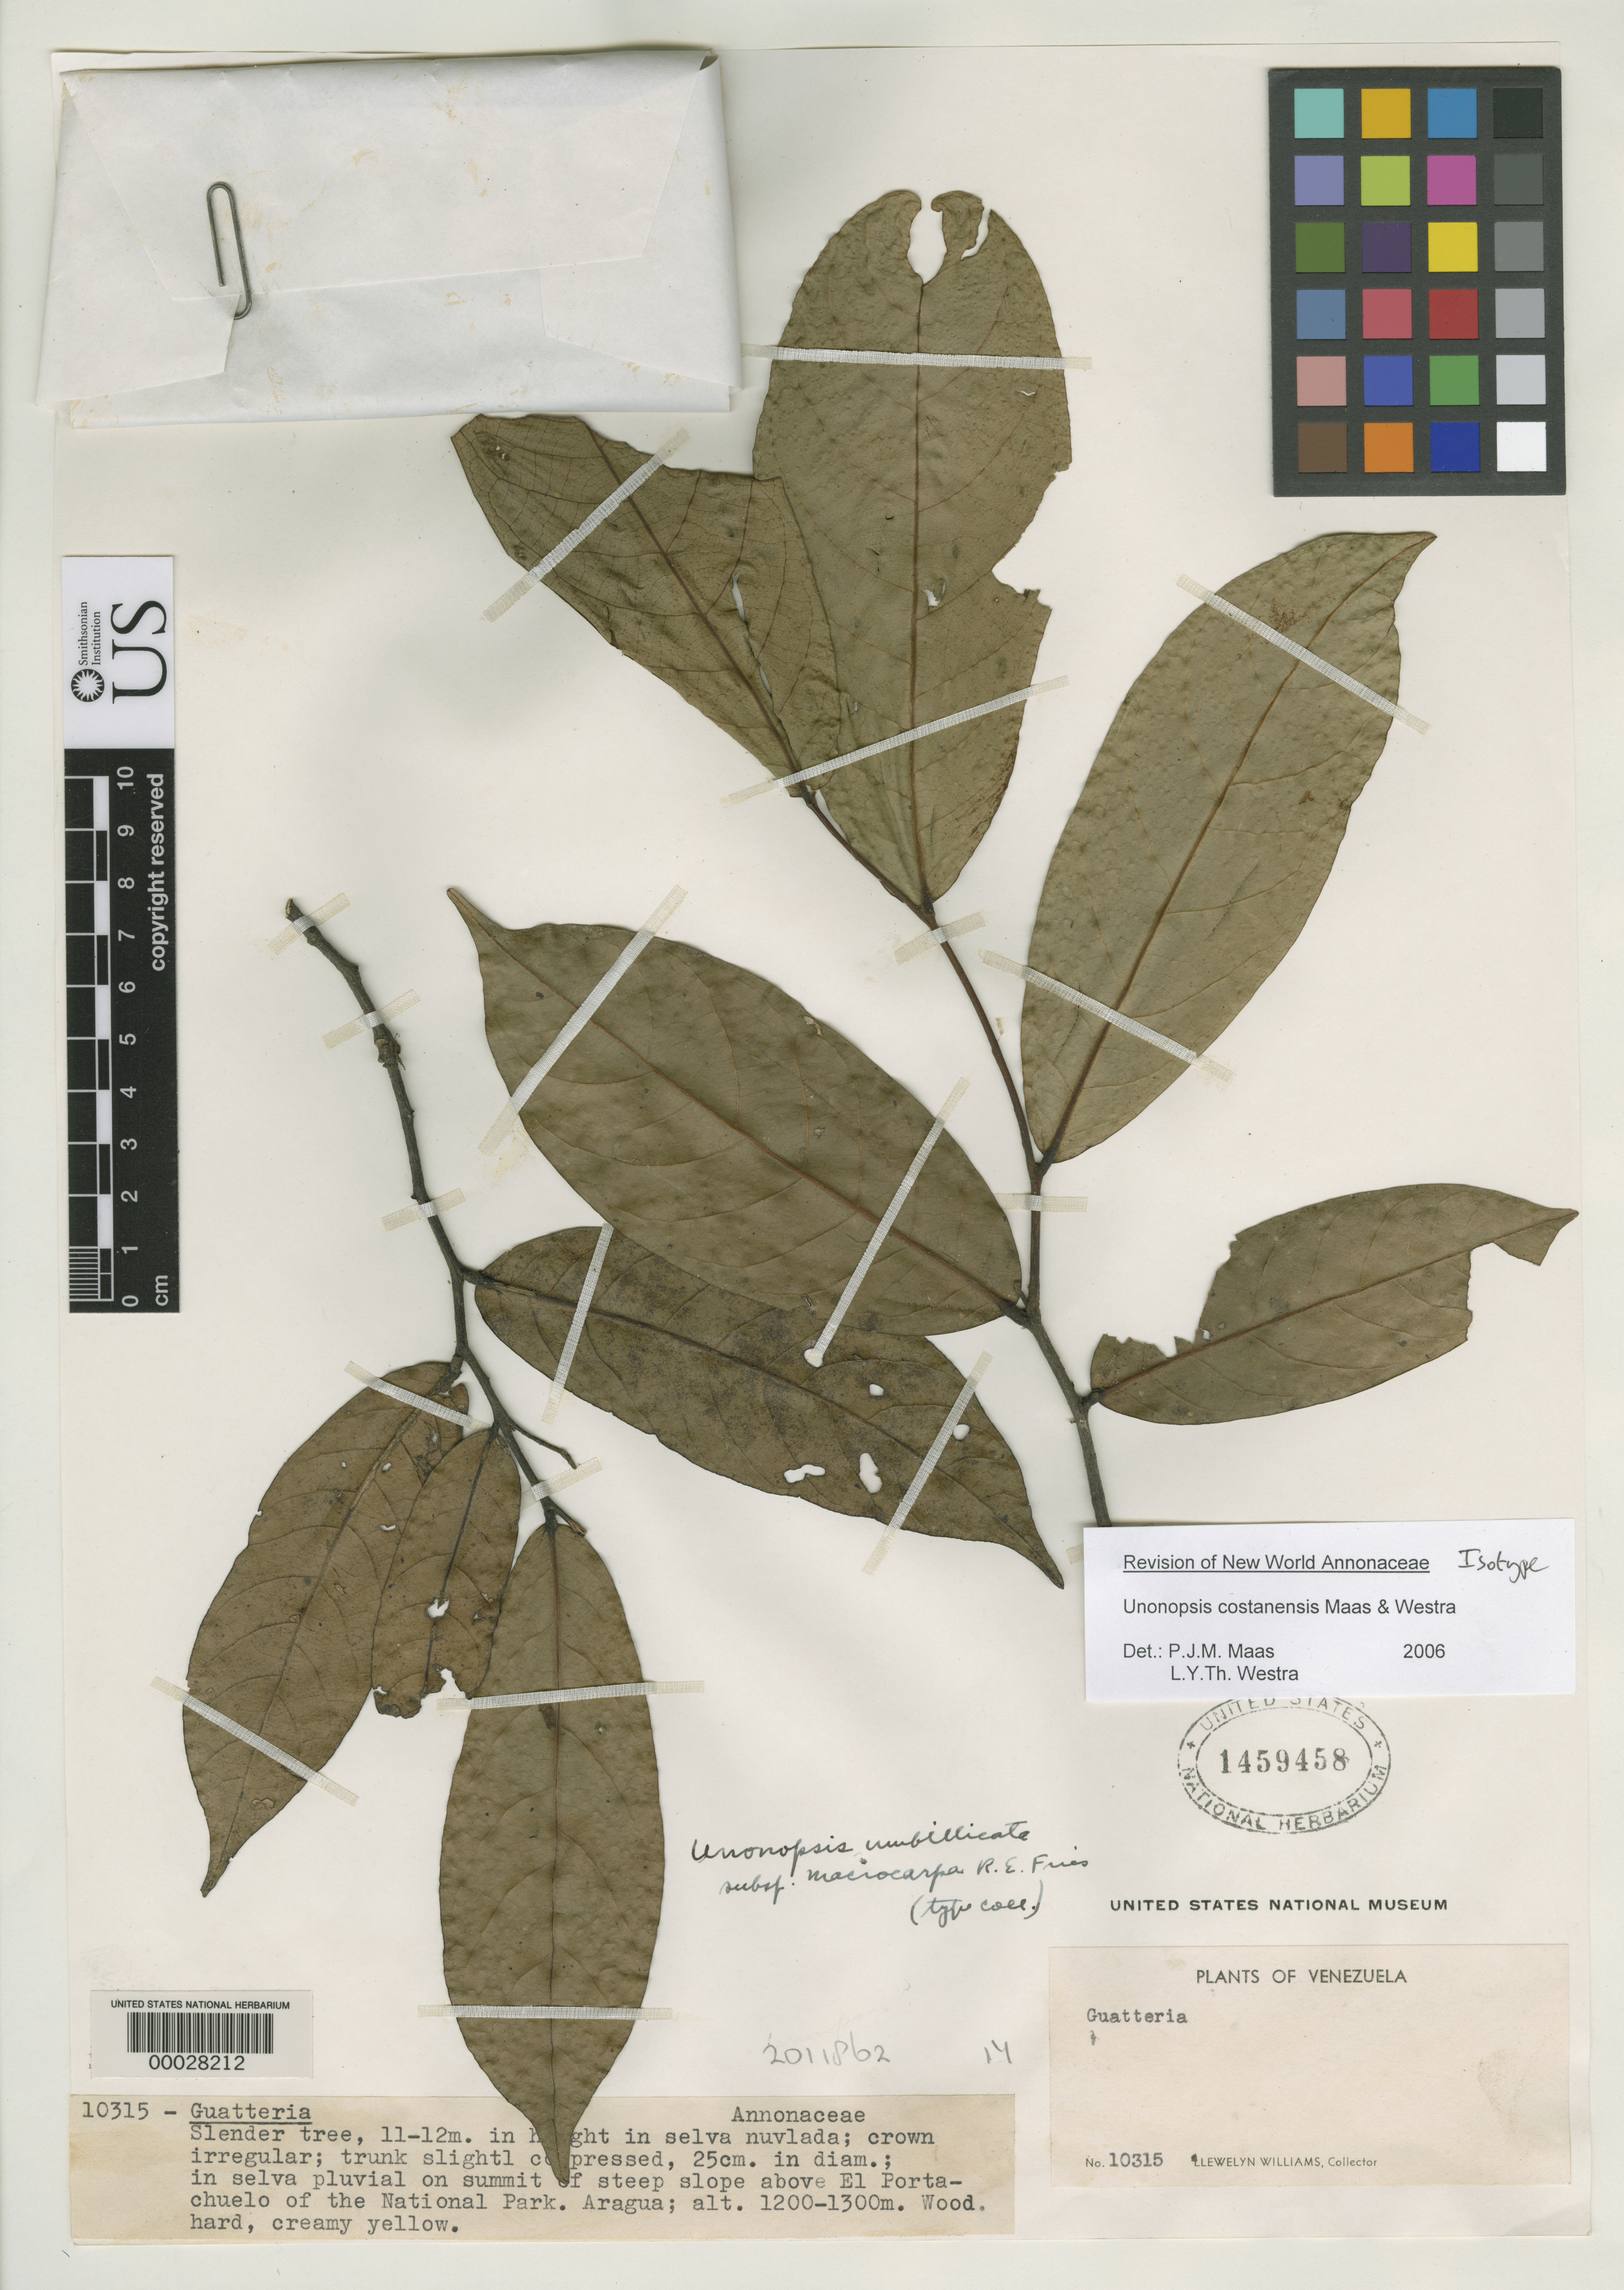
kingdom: Plantae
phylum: Tracheophyta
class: Magnoliopsida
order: Magnoliales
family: Annonaceae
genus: Unonopsis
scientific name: Unonopsis umbilicata subsp. macrocarpa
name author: R.E. Fr.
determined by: Maas, P. J.; Westra, L. Y.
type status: Isotype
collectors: L. Williams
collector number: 10315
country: Venezuela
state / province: Aragua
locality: In selva pluvial on summit of steep slope above El Portachuelo of the National park. Aragua.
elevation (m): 1200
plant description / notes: Also an isotype of Unonopsis costanensis Maas & Westra.; Nom. nov. for Unonopsis umbilicata subsp. mcrocarpa R.E. Fr. (non U. macrocarpa Maas & Setten).; Also an isotype of Unonopsis umbilicata subsp. macrocarpa R.E. Fr.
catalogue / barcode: US 1459458